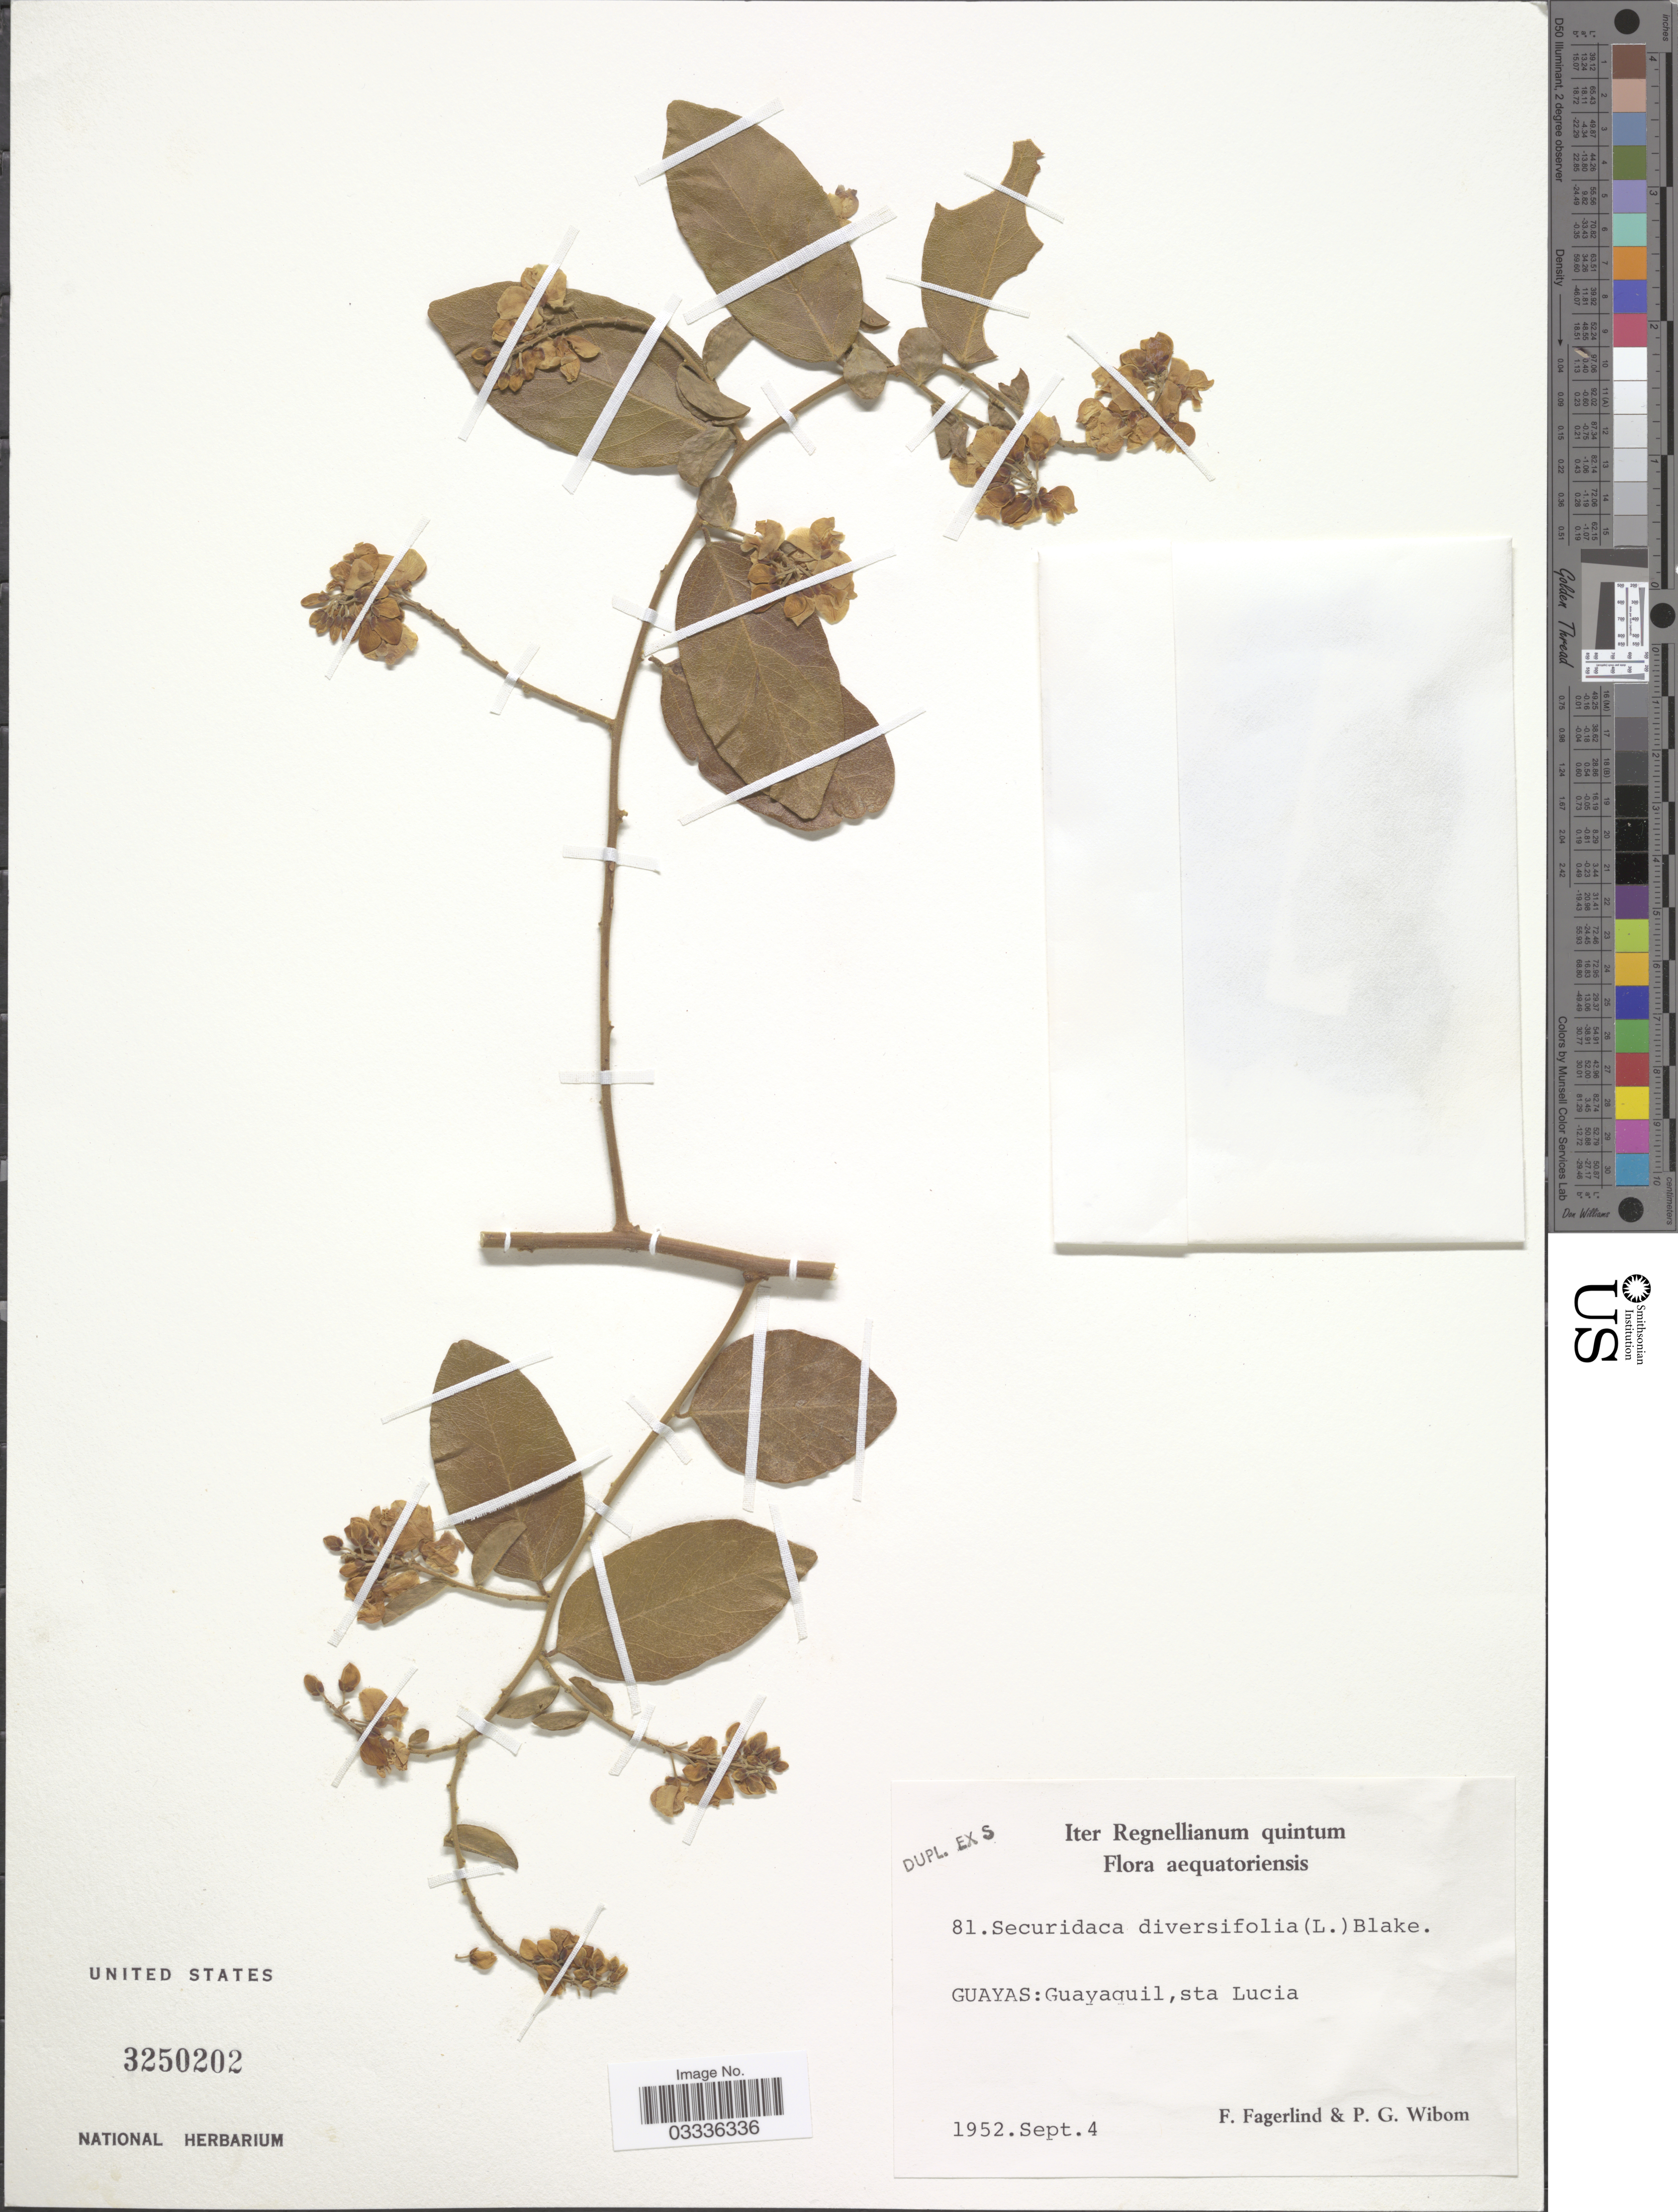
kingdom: Plantae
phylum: Tracheophyta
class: Magnoliopsida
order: Fabales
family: Polygalaceae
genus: Securidaca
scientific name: Securidaca coriacea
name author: Bonpl. ex Steud.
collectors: F. Fagerlind & P. Wibom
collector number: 81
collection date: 1952-09-04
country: Ecuador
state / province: Guayas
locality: Aequatoriensis. Guayaquil, sta Lucia.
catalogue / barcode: US 3250202